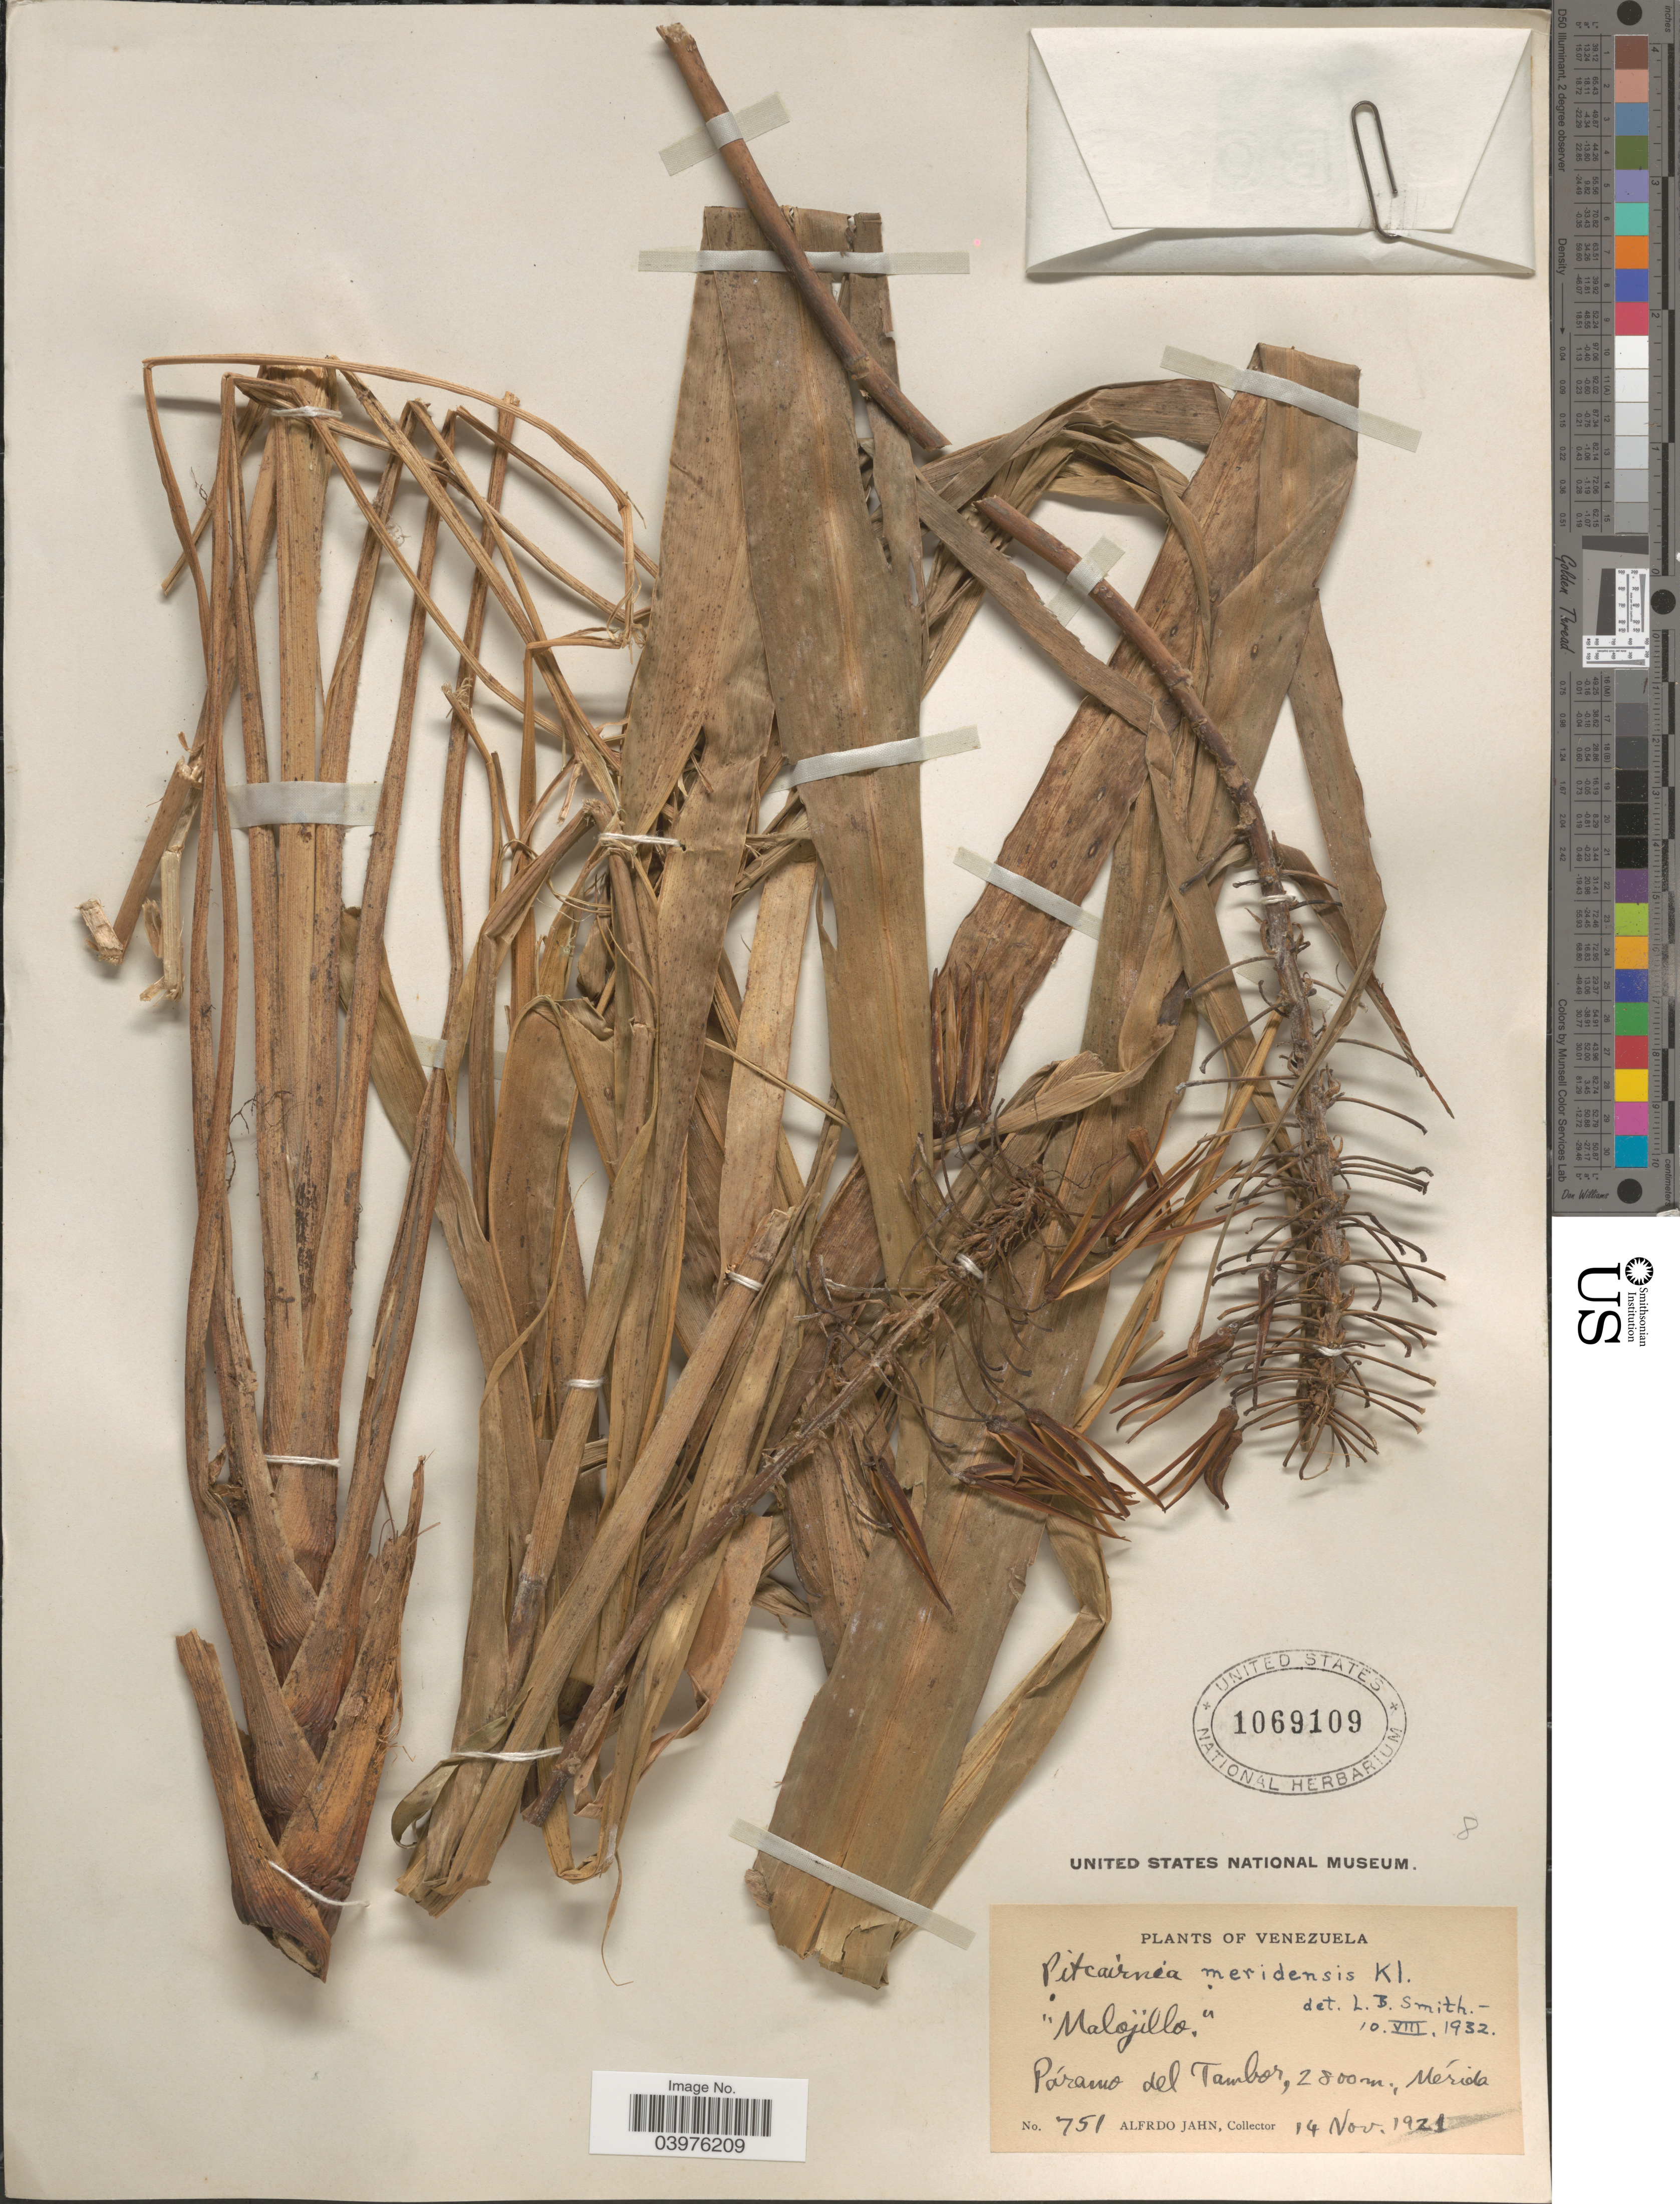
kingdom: Plantae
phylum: Tracheophyta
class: Liliopsida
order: Poales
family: Bromeliaceae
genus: Pitcairnia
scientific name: Pitcairnia meridensis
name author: (Klotzsch & Mez) Mez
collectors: A. Jahn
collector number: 751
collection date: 1921-11-14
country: Venezuela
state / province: Merida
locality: Páramo del Tambor.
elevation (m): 2800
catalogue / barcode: US 1069109